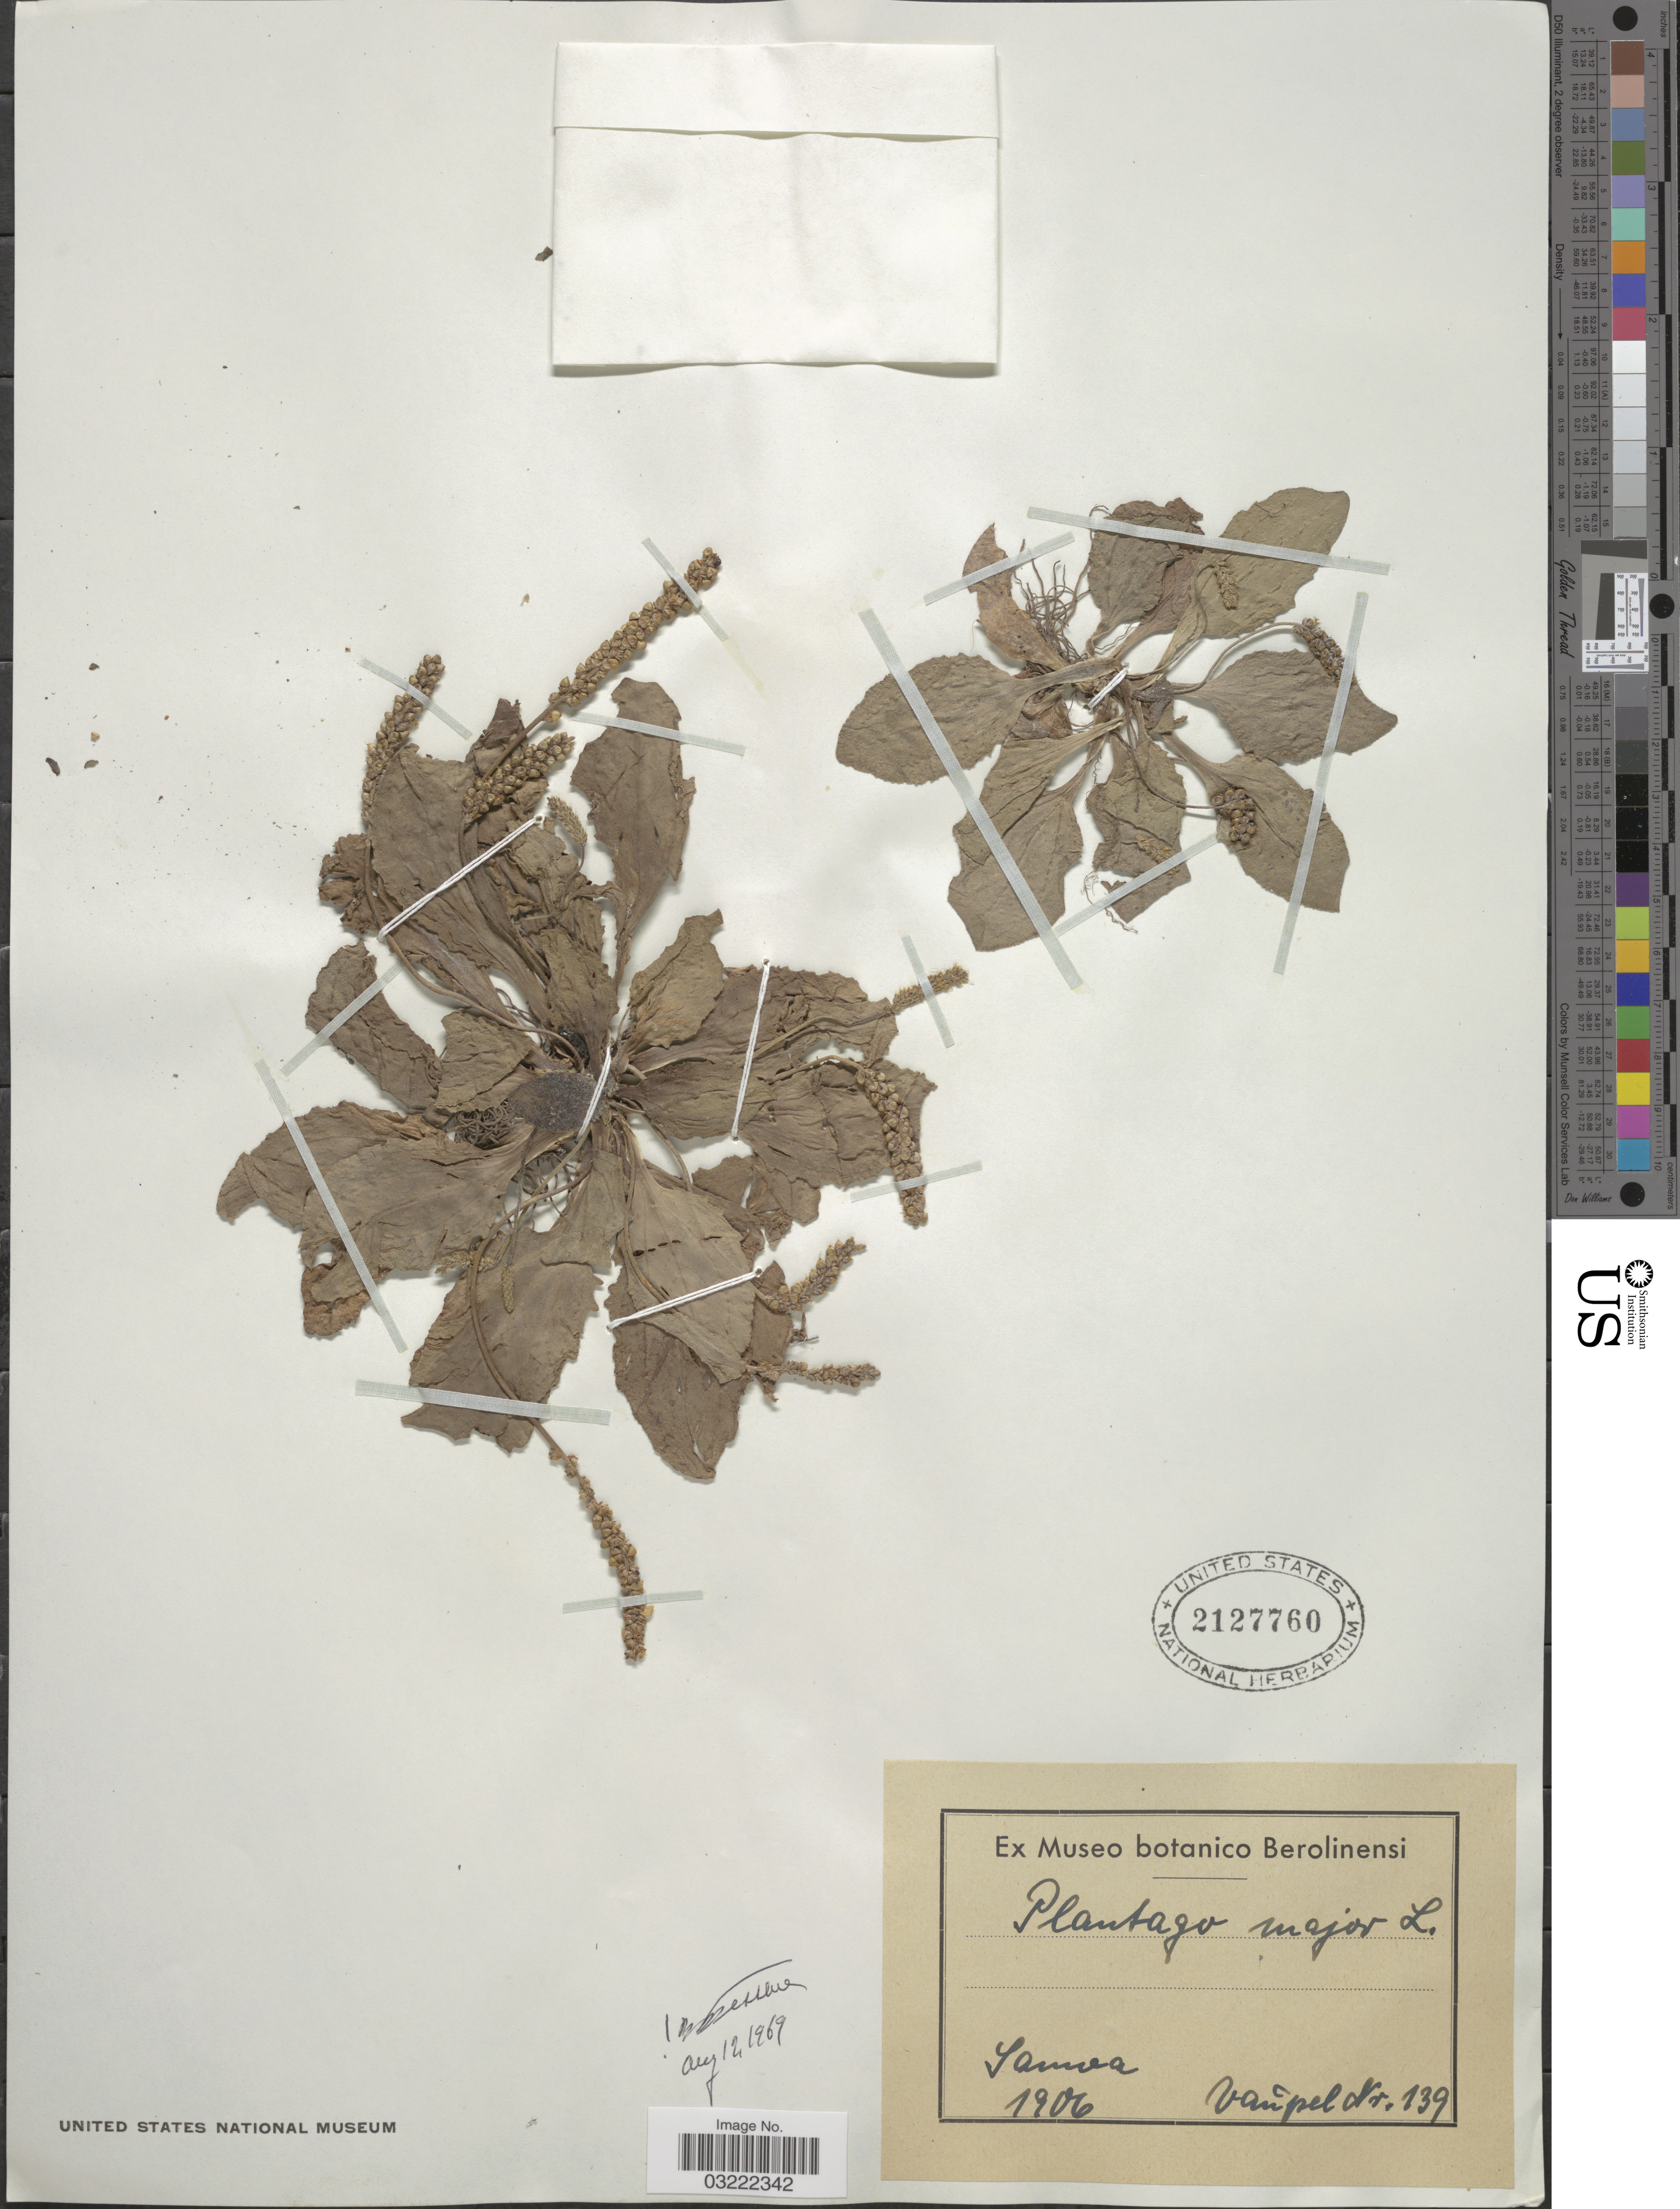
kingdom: Plantae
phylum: Tracheophyta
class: Magnoliopsida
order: Lamiales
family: Plantaginaceae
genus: Plantago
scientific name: Plantago major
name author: L.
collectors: Vaupel, --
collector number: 139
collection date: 1906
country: Samoa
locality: Samoa.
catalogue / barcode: US 2127760